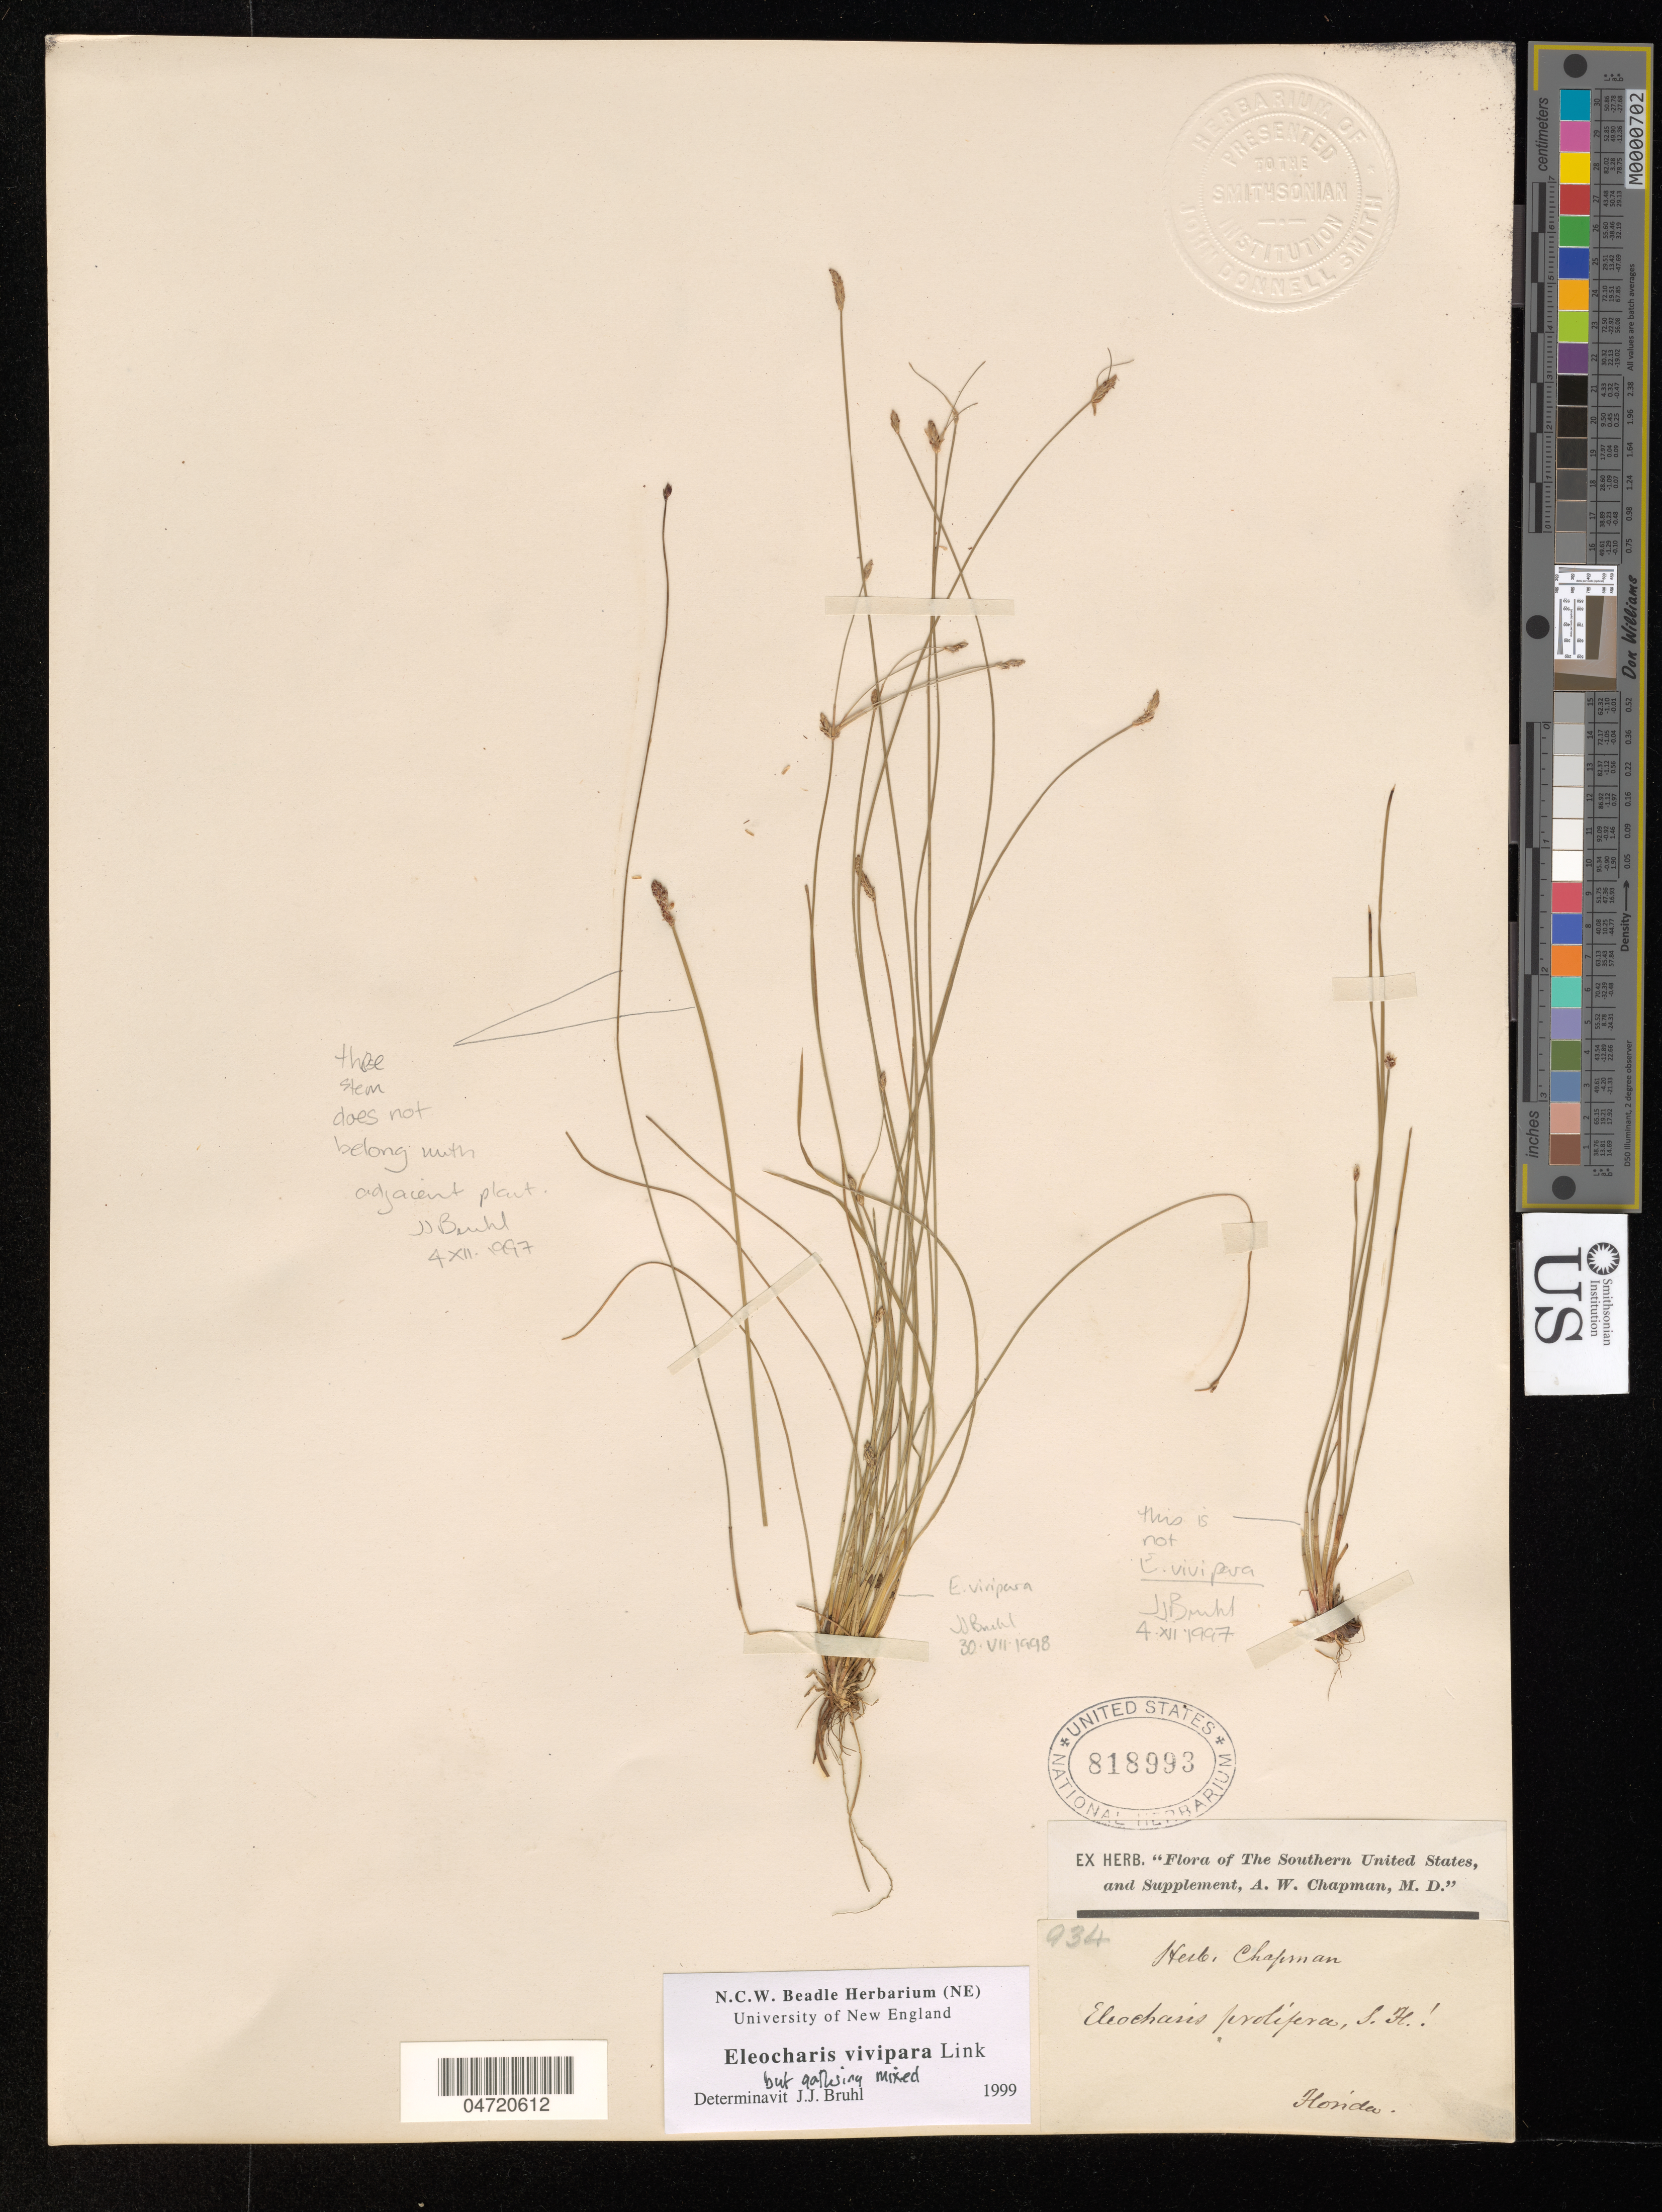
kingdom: Plantae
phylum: Tracheophyta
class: Liliopsida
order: Poales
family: Cyperaceae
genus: Eleocharis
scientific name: Eleocharis vivipara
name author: Link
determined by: Bruhl, J. J., (NE), University of New England (AUSTRALIA)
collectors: A. W. Chapman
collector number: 934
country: United States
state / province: Florida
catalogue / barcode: US 818993